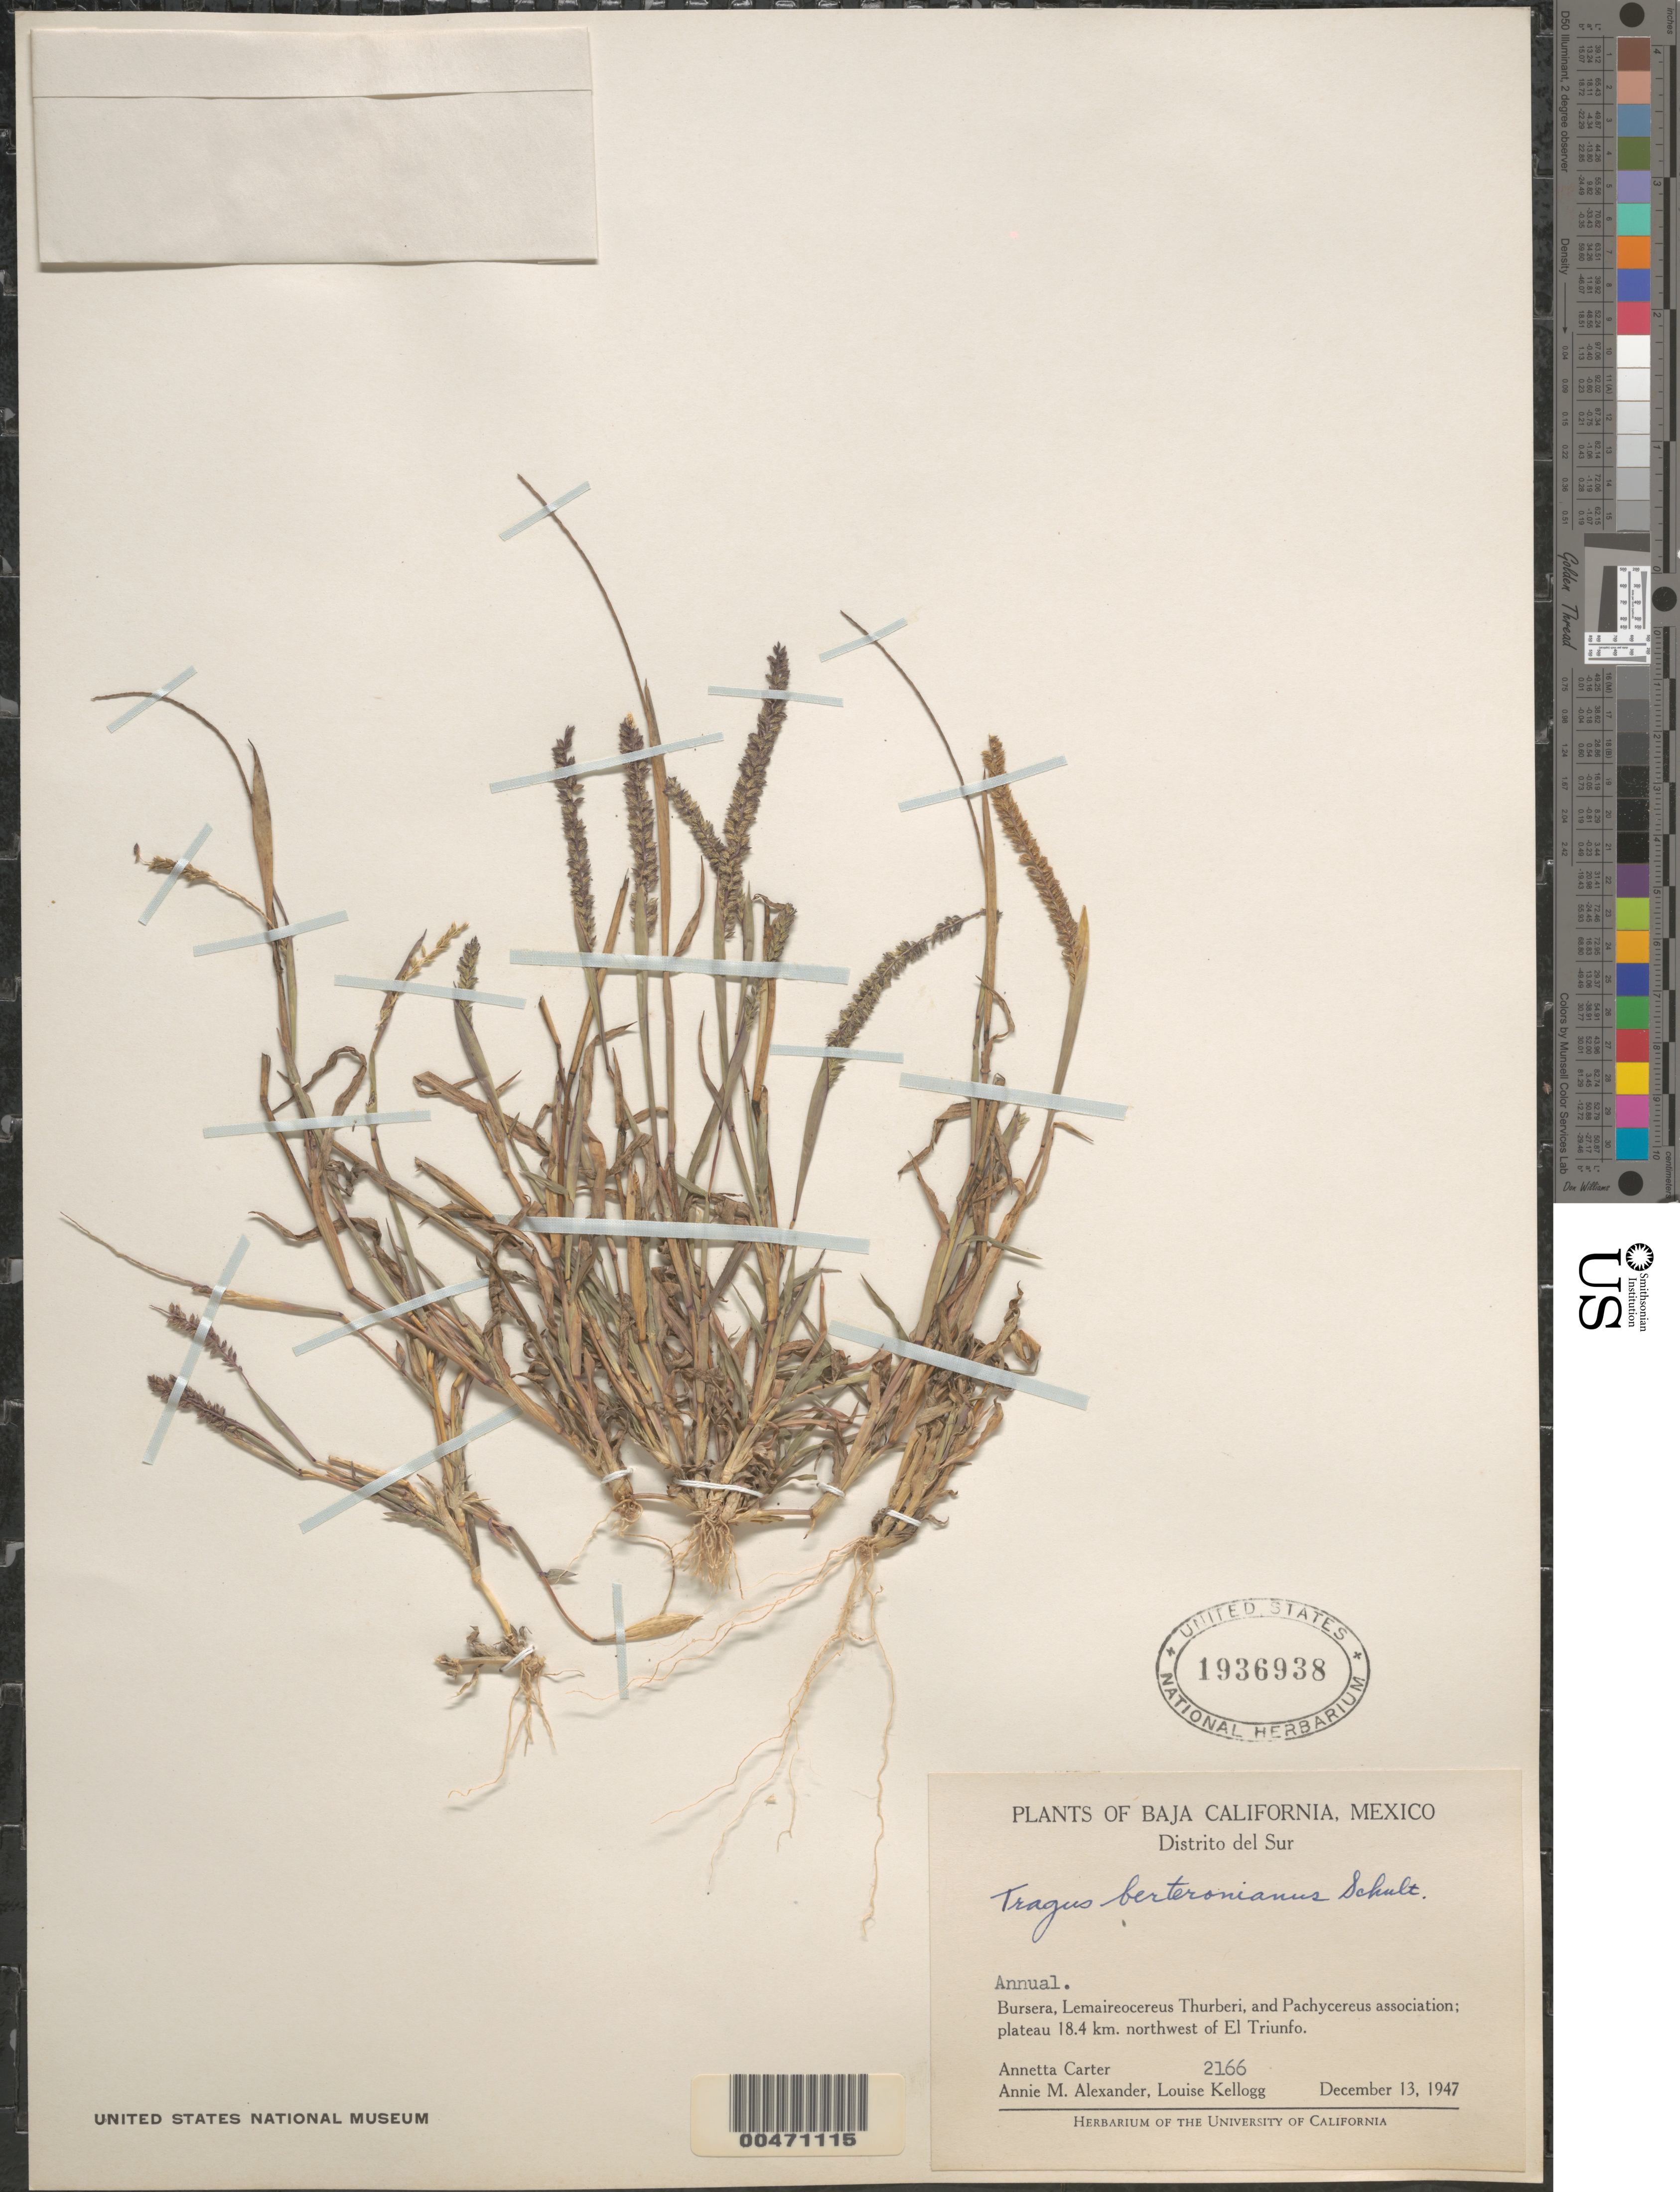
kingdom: Plantae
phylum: Tracheophyta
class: Liliopsida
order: Poales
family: Poaceae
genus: Tragus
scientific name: Tragus berteronianus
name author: Schult.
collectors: A. M. Carter, A. M. Alexander & L. Kellogg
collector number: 2166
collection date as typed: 13 Dec 1947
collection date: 1947-12-13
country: Mexico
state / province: Baja California Sur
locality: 18.4 km NW of El Triunfo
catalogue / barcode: US 1936938